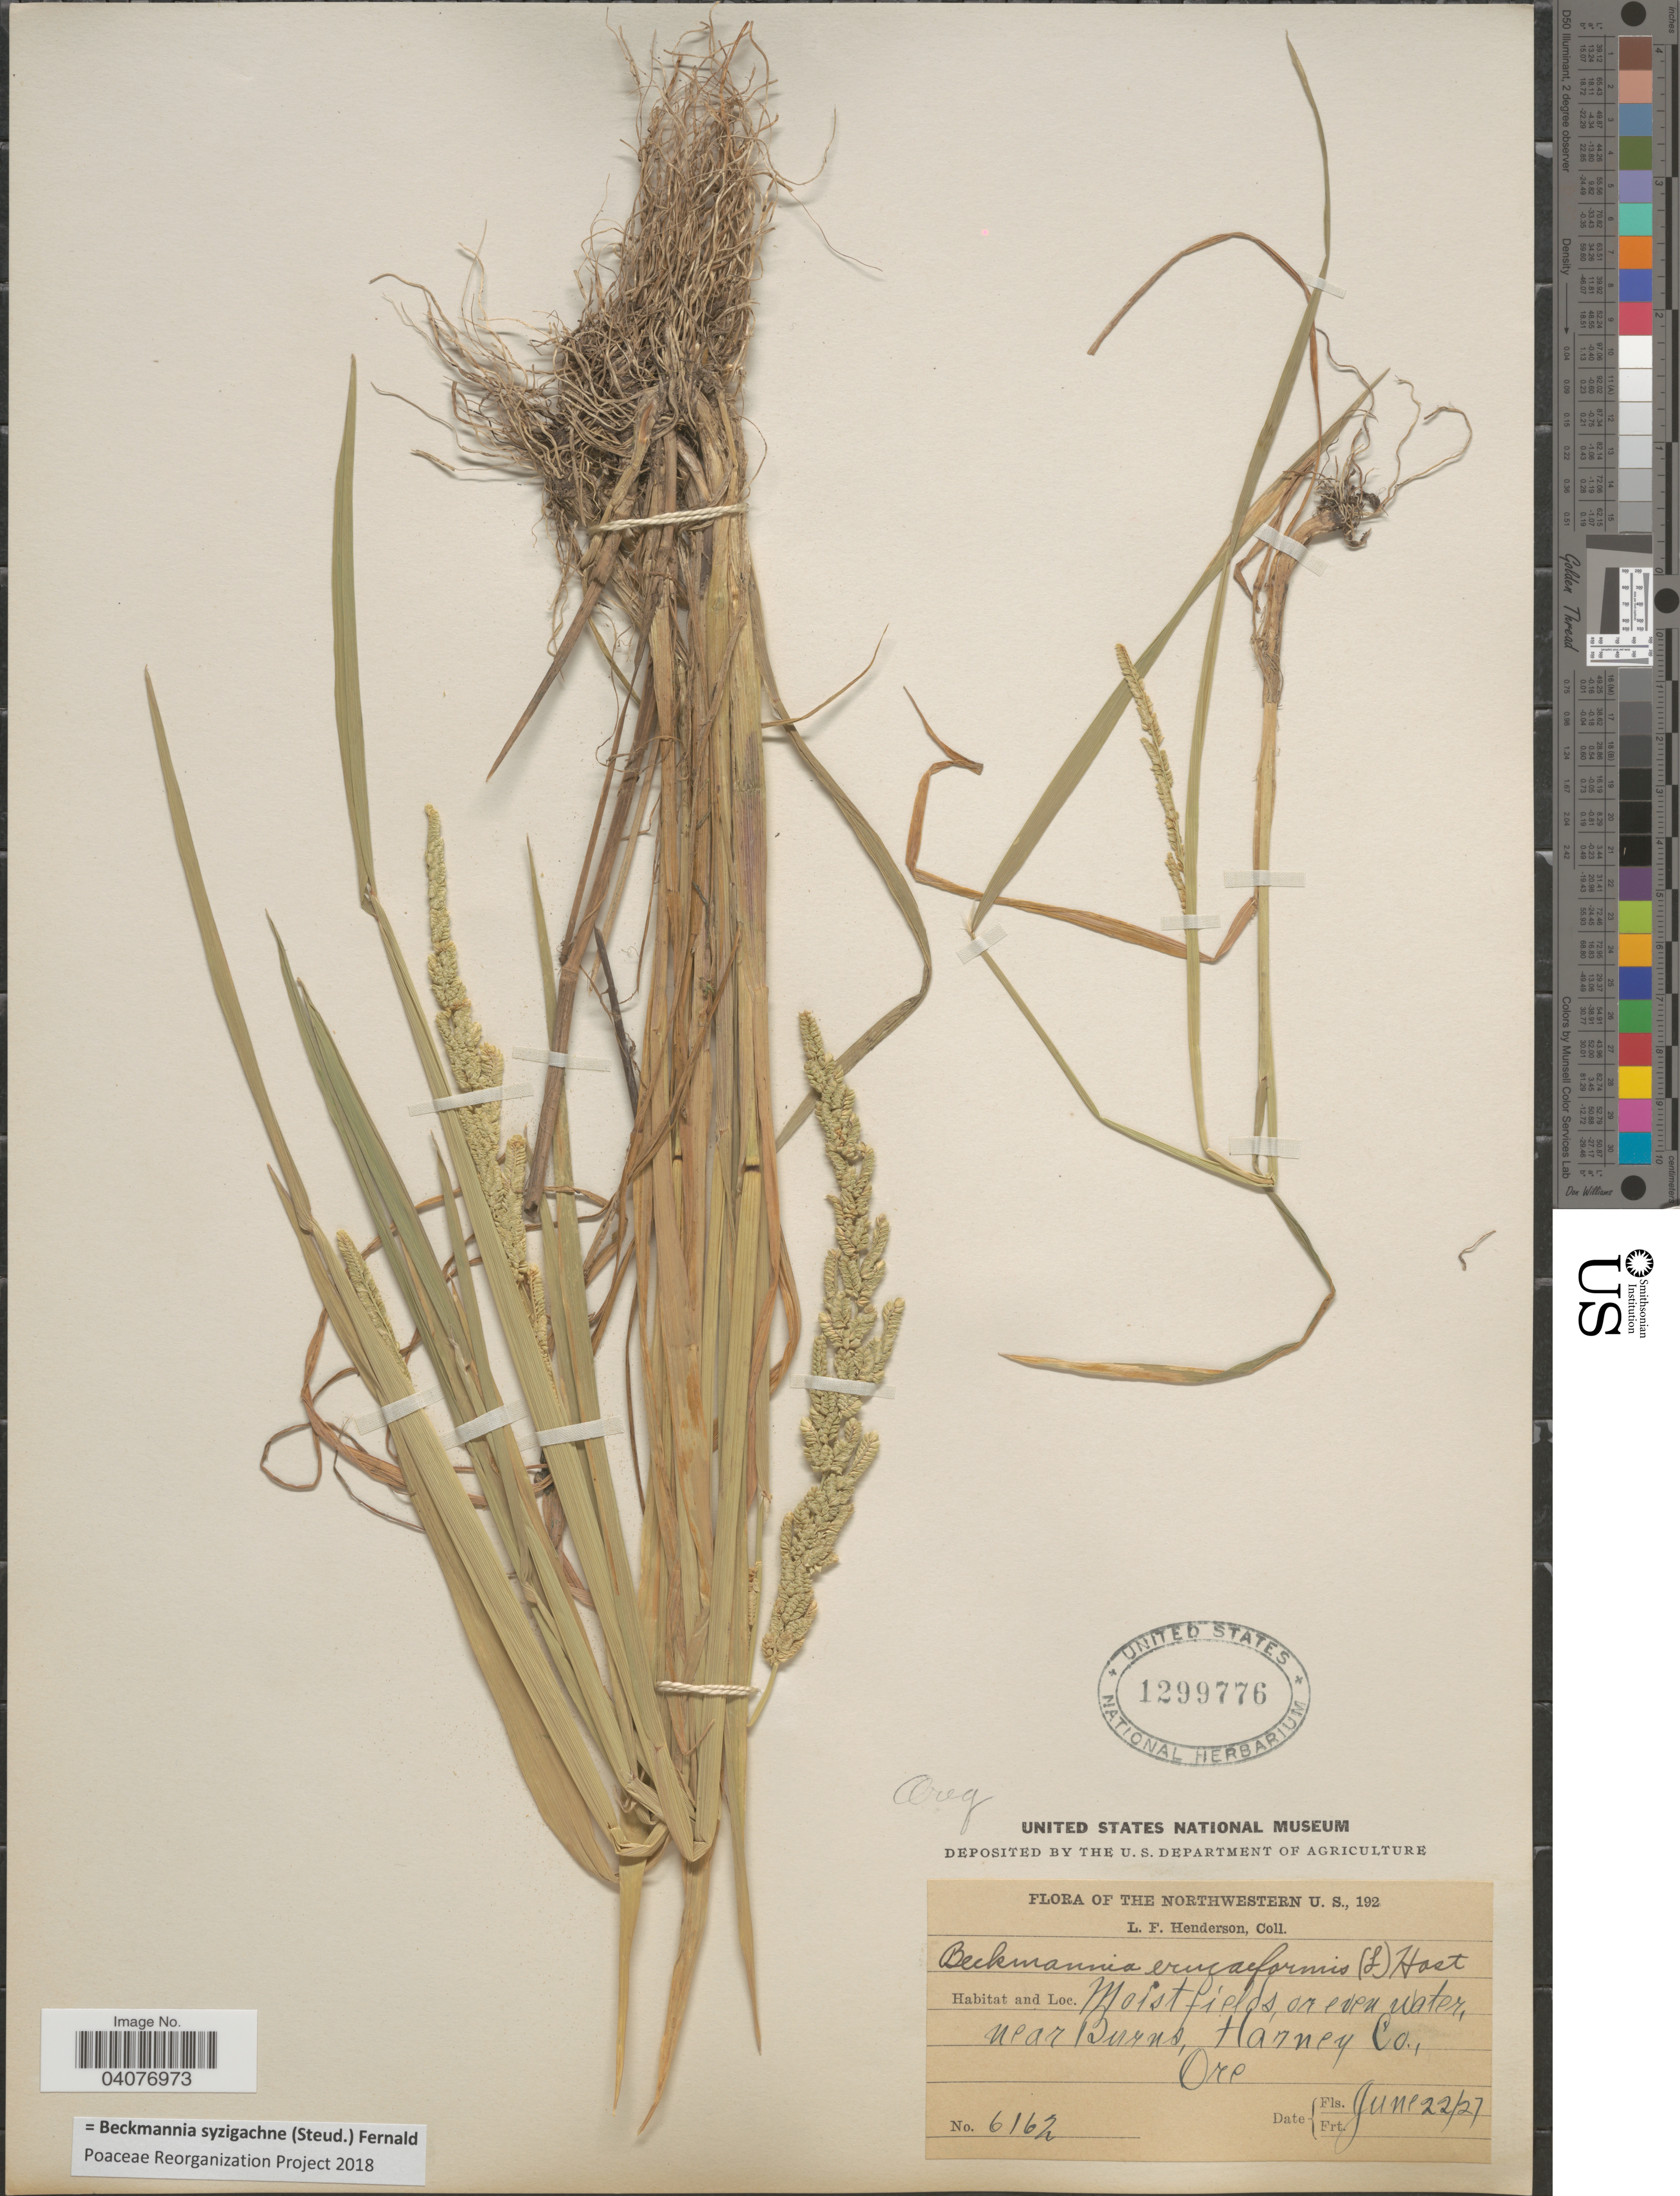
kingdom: Plantae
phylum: Tracheophyta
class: Liliopsida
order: Poales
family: Poaceae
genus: Beckmannia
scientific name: Beckmannia syzigachne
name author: (Steud.) Fernald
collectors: L. Henderson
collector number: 6162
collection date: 1927-06-22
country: United States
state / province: Oregon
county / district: Harney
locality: The Northwestern U. S. Moist fields, or even water, near Burns, Harney Co.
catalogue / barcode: US 1299776